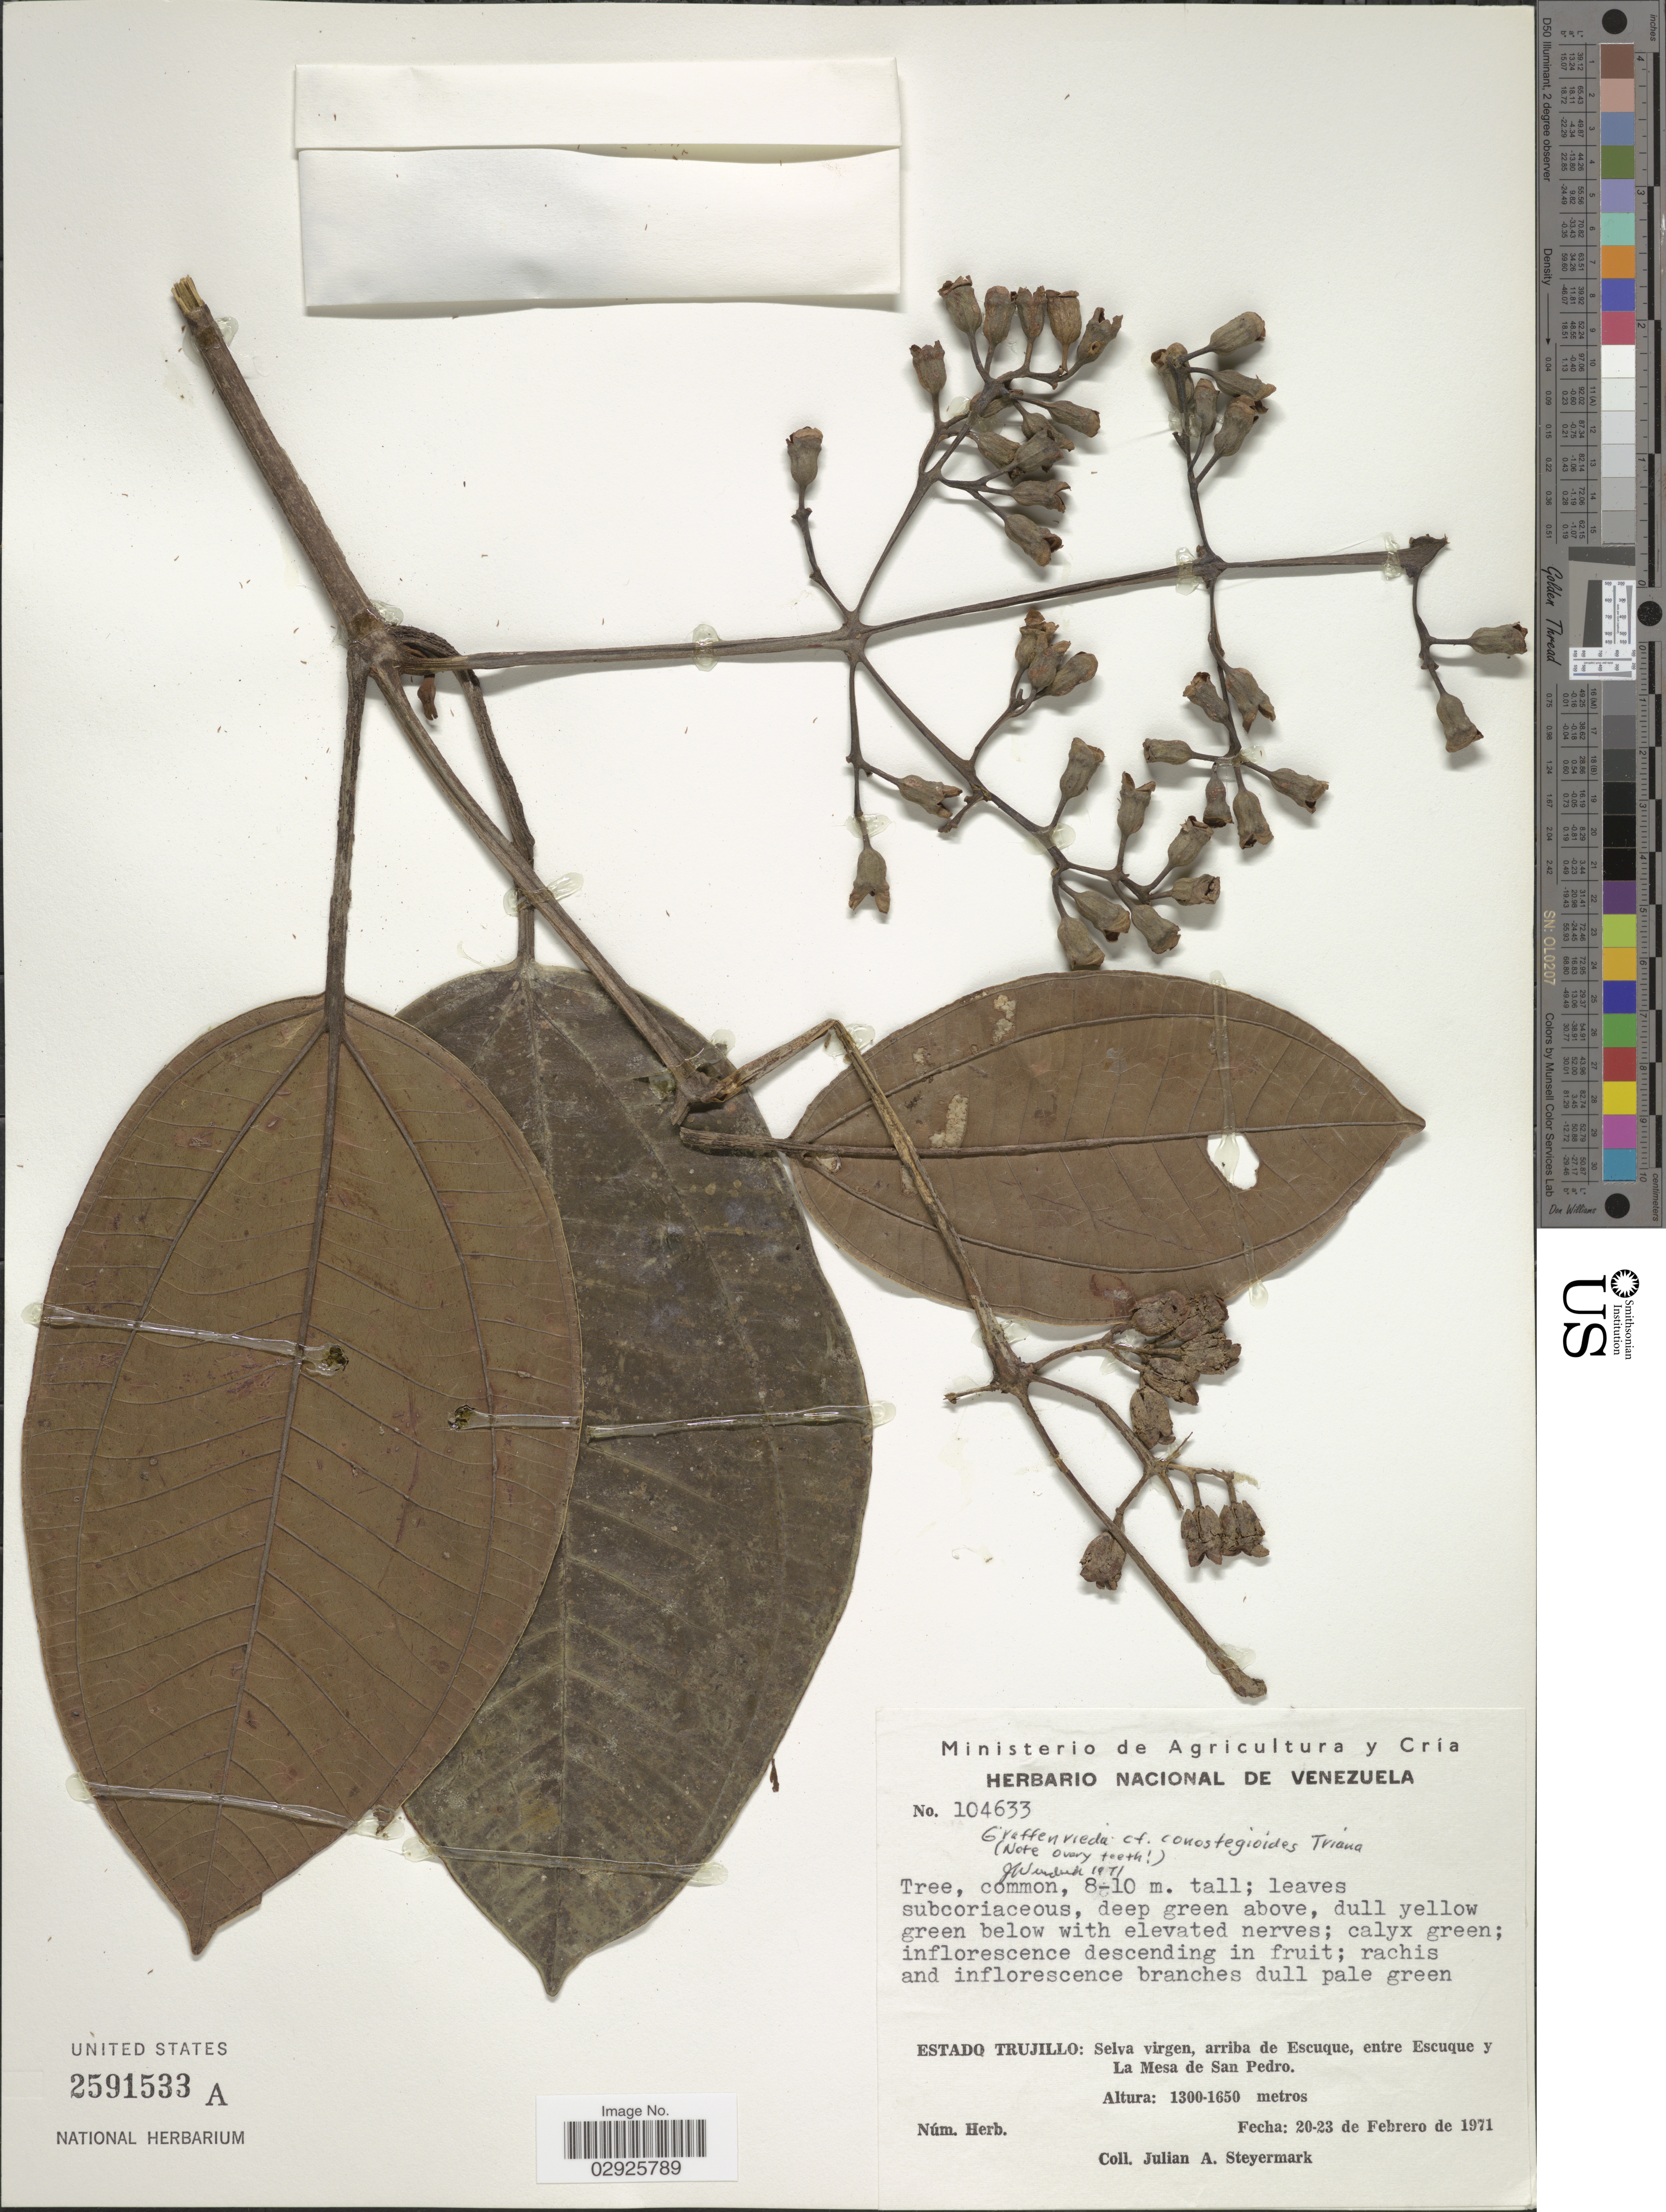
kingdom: Plantae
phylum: Tracheophyta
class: Magnoliopsida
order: Myrtales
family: Melastomataceae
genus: Graffenrieda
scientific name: Graffenrieda conostegioides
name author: Triana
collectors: J. Steyermark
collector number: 104633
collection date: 1971-02-20/1971-02-23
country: Venezuela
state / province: Trujillo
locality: Selva virgen, arriba de Escuque, entre Escuque y La Mesa de San Pedro.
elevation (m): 1300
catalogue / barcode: US 2591533A